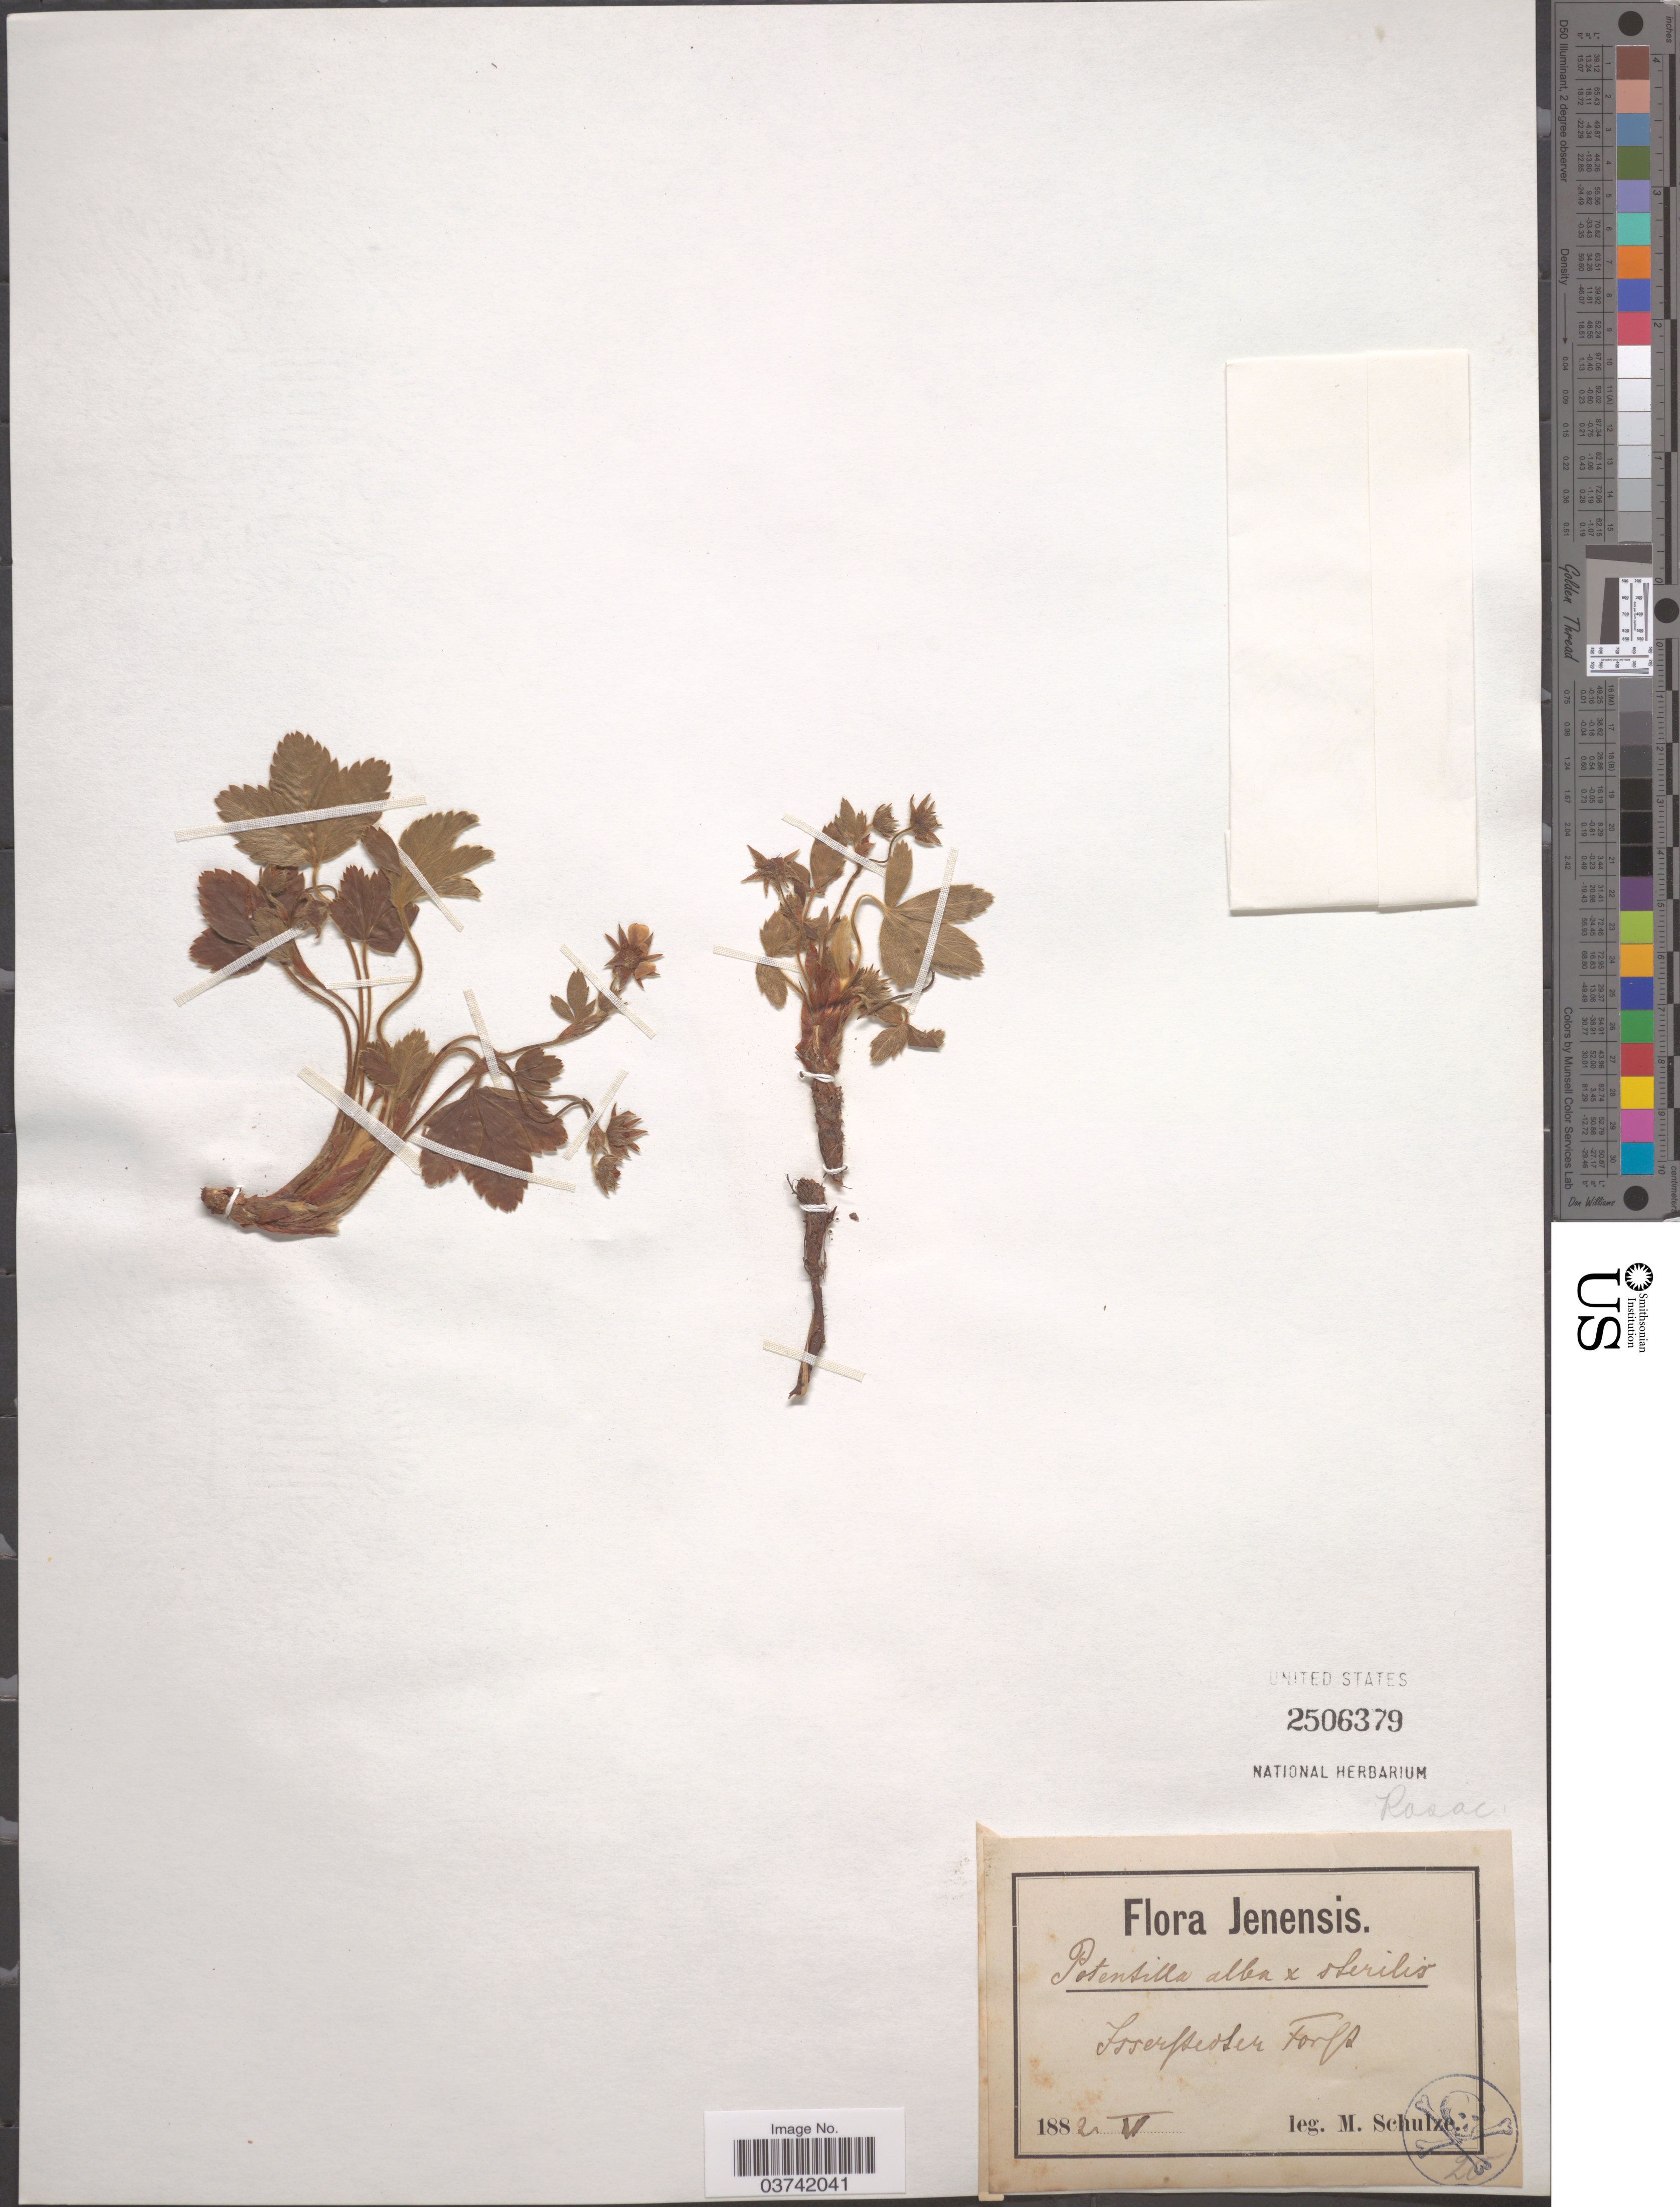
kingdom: Plantae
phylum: Tracheophyta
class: Magnoliopsida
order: Rosales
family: Rosaceae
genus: Potentilla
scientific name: Potentilla alba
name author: L.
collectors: M. Schulze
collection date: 1882-05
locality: Jenensis. Isserfsedler Forft. [interpreted]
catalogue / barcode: US 2506379